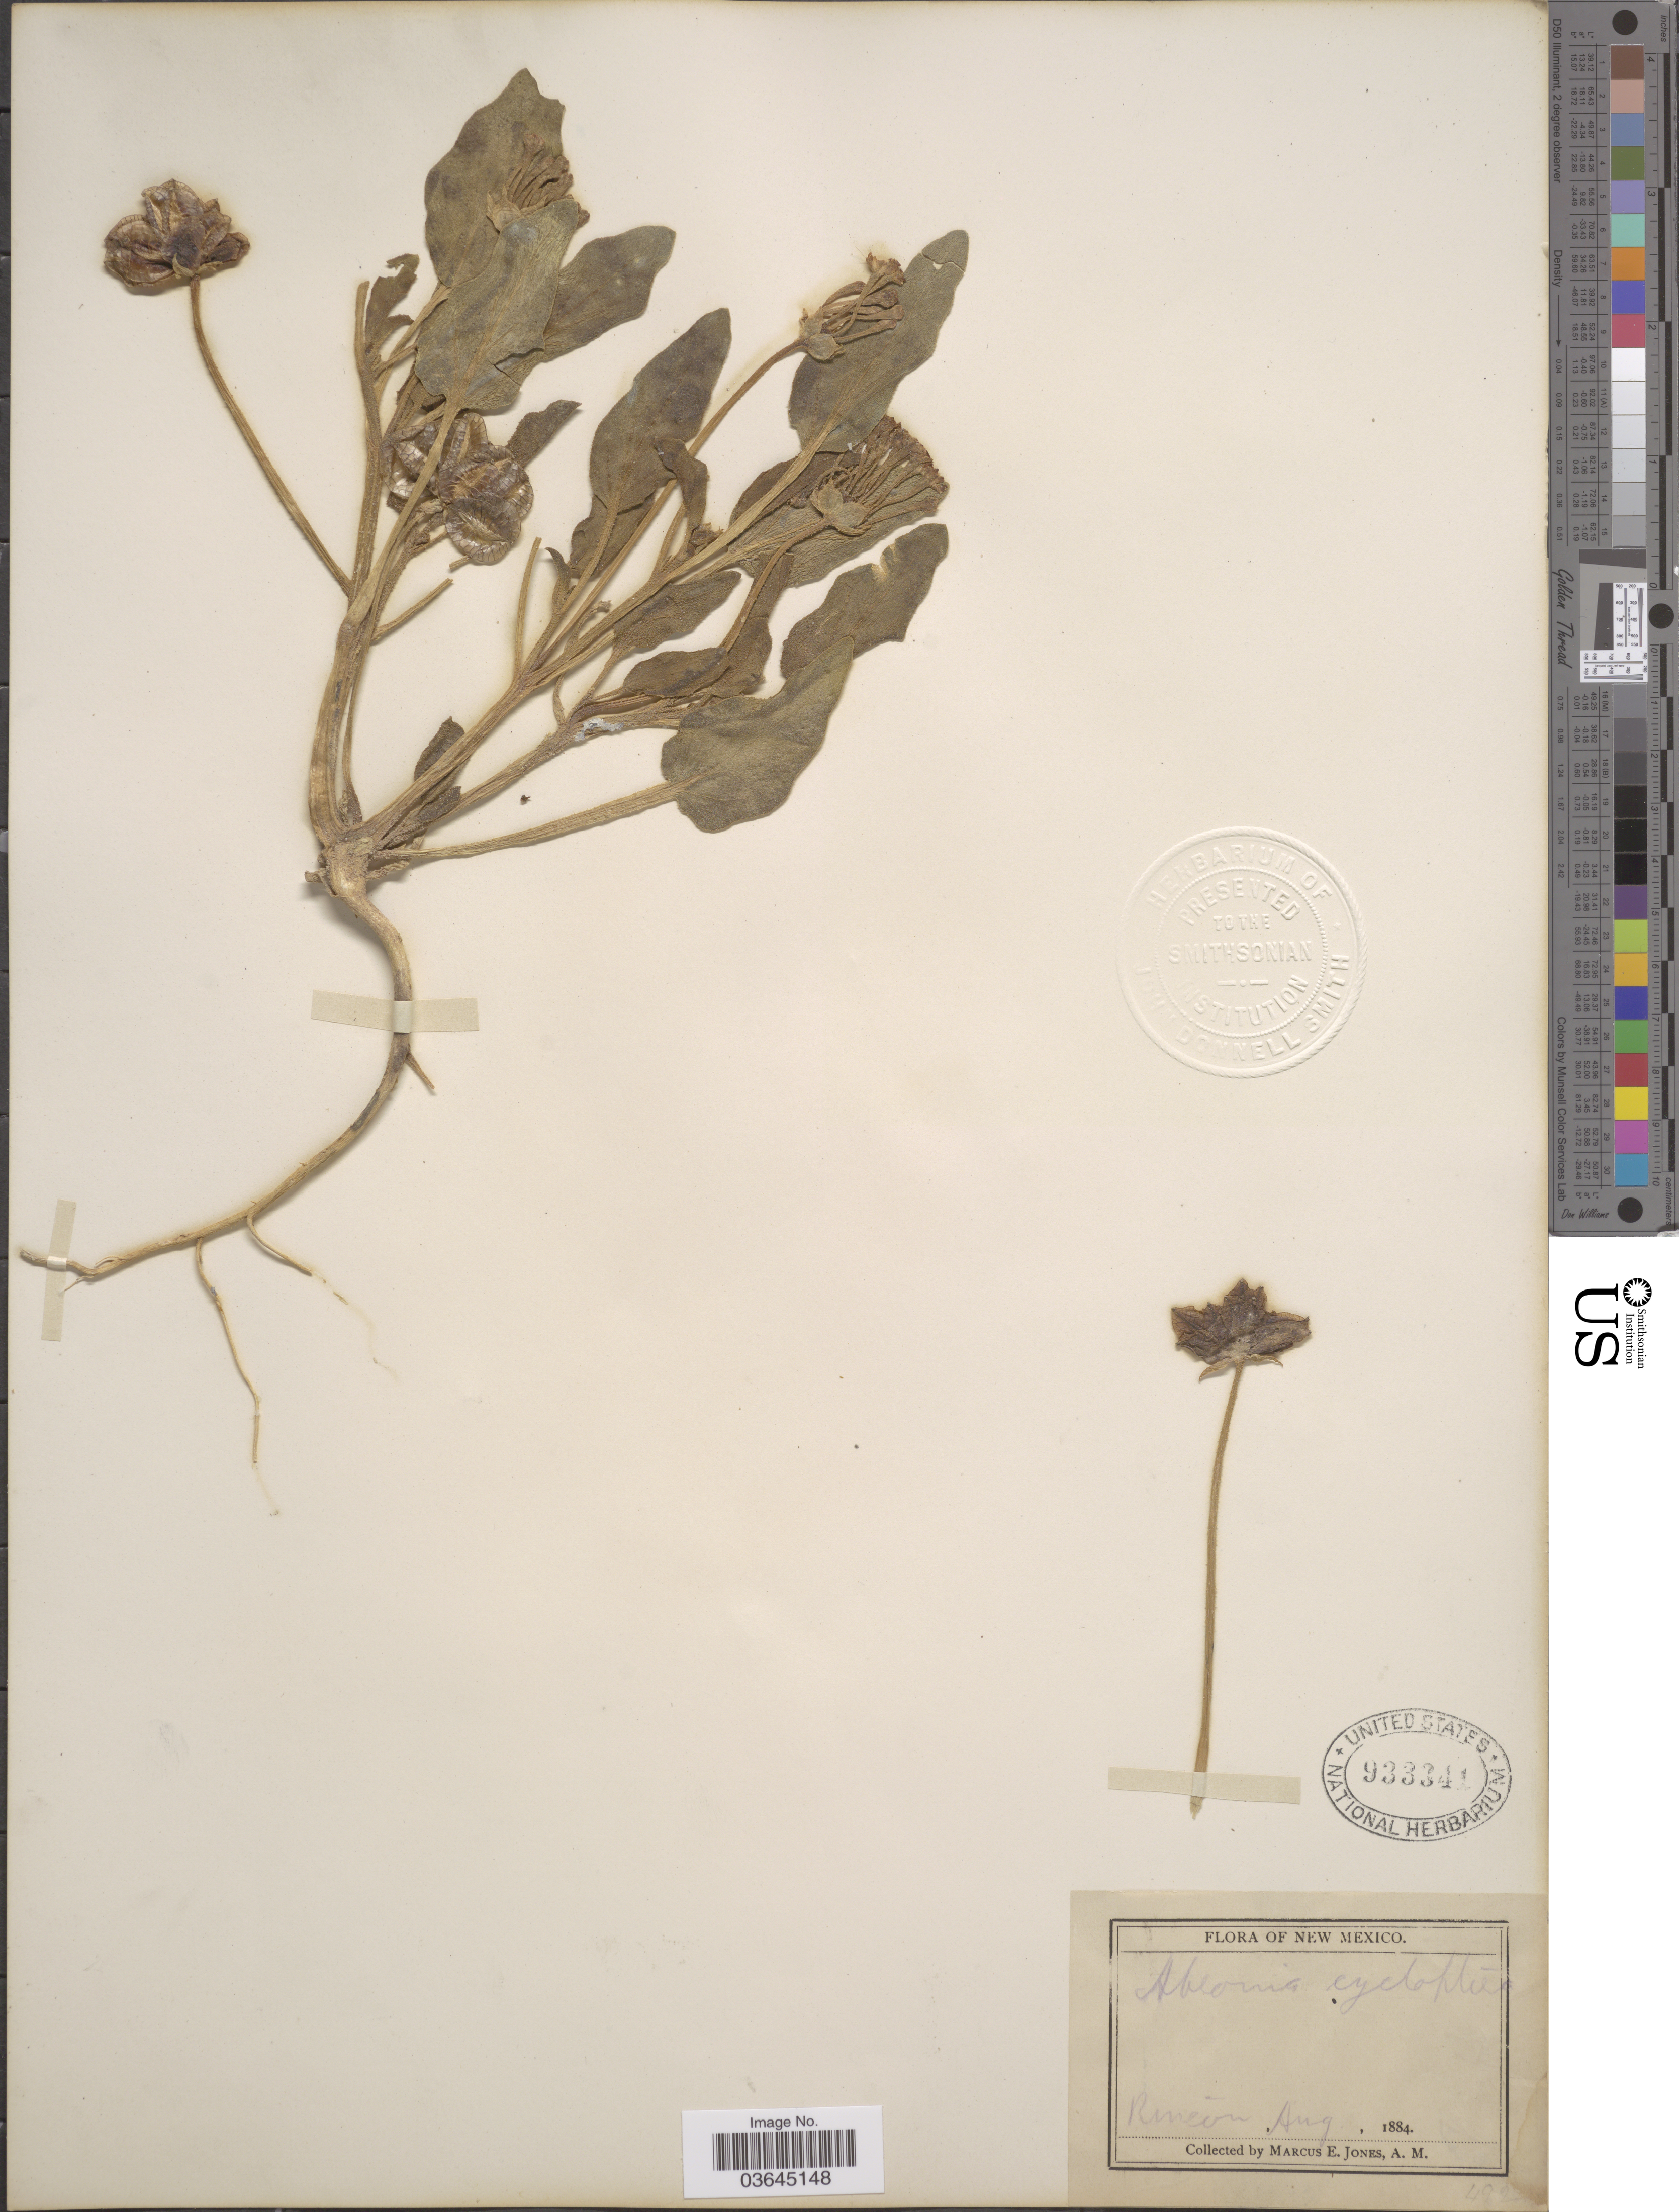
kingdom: Plantae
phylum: Tracheophyta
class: Magnoliopsida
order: Caryophyllales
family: Nyctaginaceae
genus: Tripterocalyx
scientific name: Tripterocalyx carneus var. carneus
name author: (Greene) L.A. Galloway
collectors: M. E. Jones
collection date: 1884-08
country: United States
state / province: New Mexico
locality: Rincon.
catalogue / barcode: US 933341